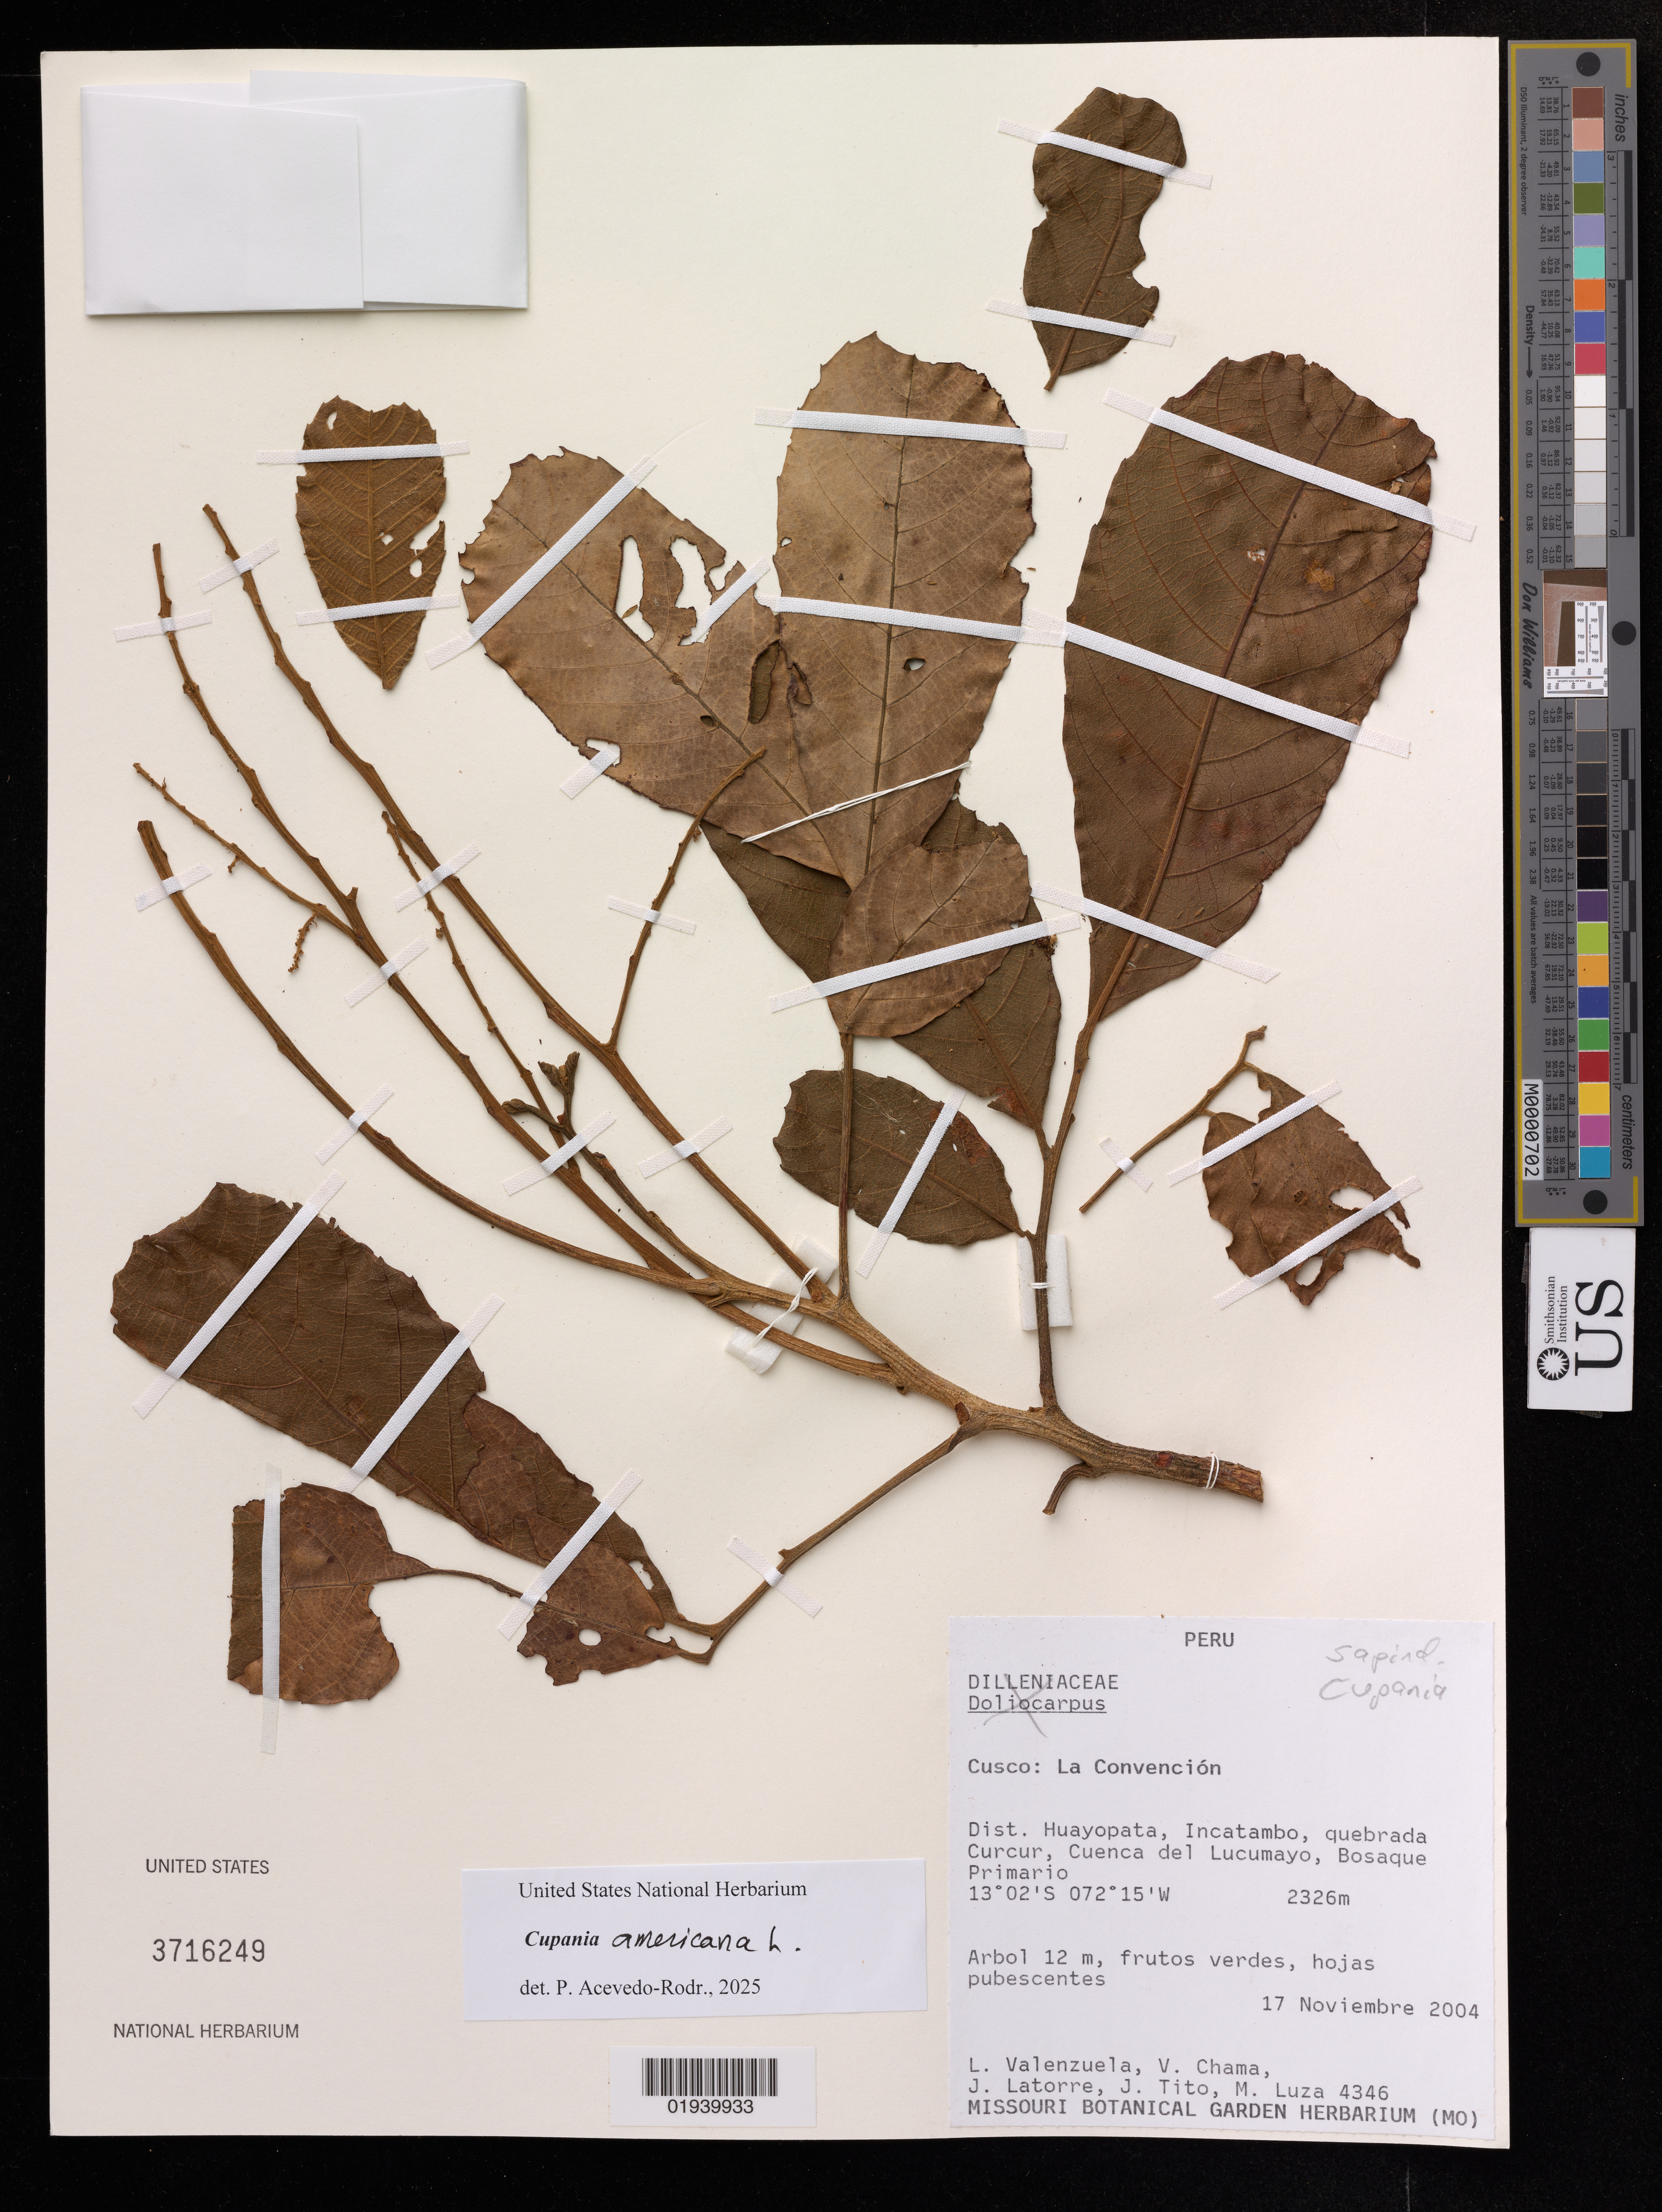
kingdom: Plantae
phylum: Tracheophyta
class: Magnoliopsida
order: Sapindales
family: Sapindaceae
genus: Cupania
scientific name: Cupania americana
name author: L.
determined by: Acevedo-Rodriguez, P., (US), Smithsonian Institution - National Museum of Natural History (UNITED STATES)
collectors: L. Valenzuela, V. Chama, J. Latorre, J. Tito & M. Luza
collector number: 4346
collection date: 2004-11-17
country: Peru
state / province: Cusco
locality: La Convención. Dist. Huayopata, Incatambo, quebrada Curcur, Cuenca del Lucumayo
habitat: Bosque primario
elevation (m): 2326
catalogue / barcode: US 3716249